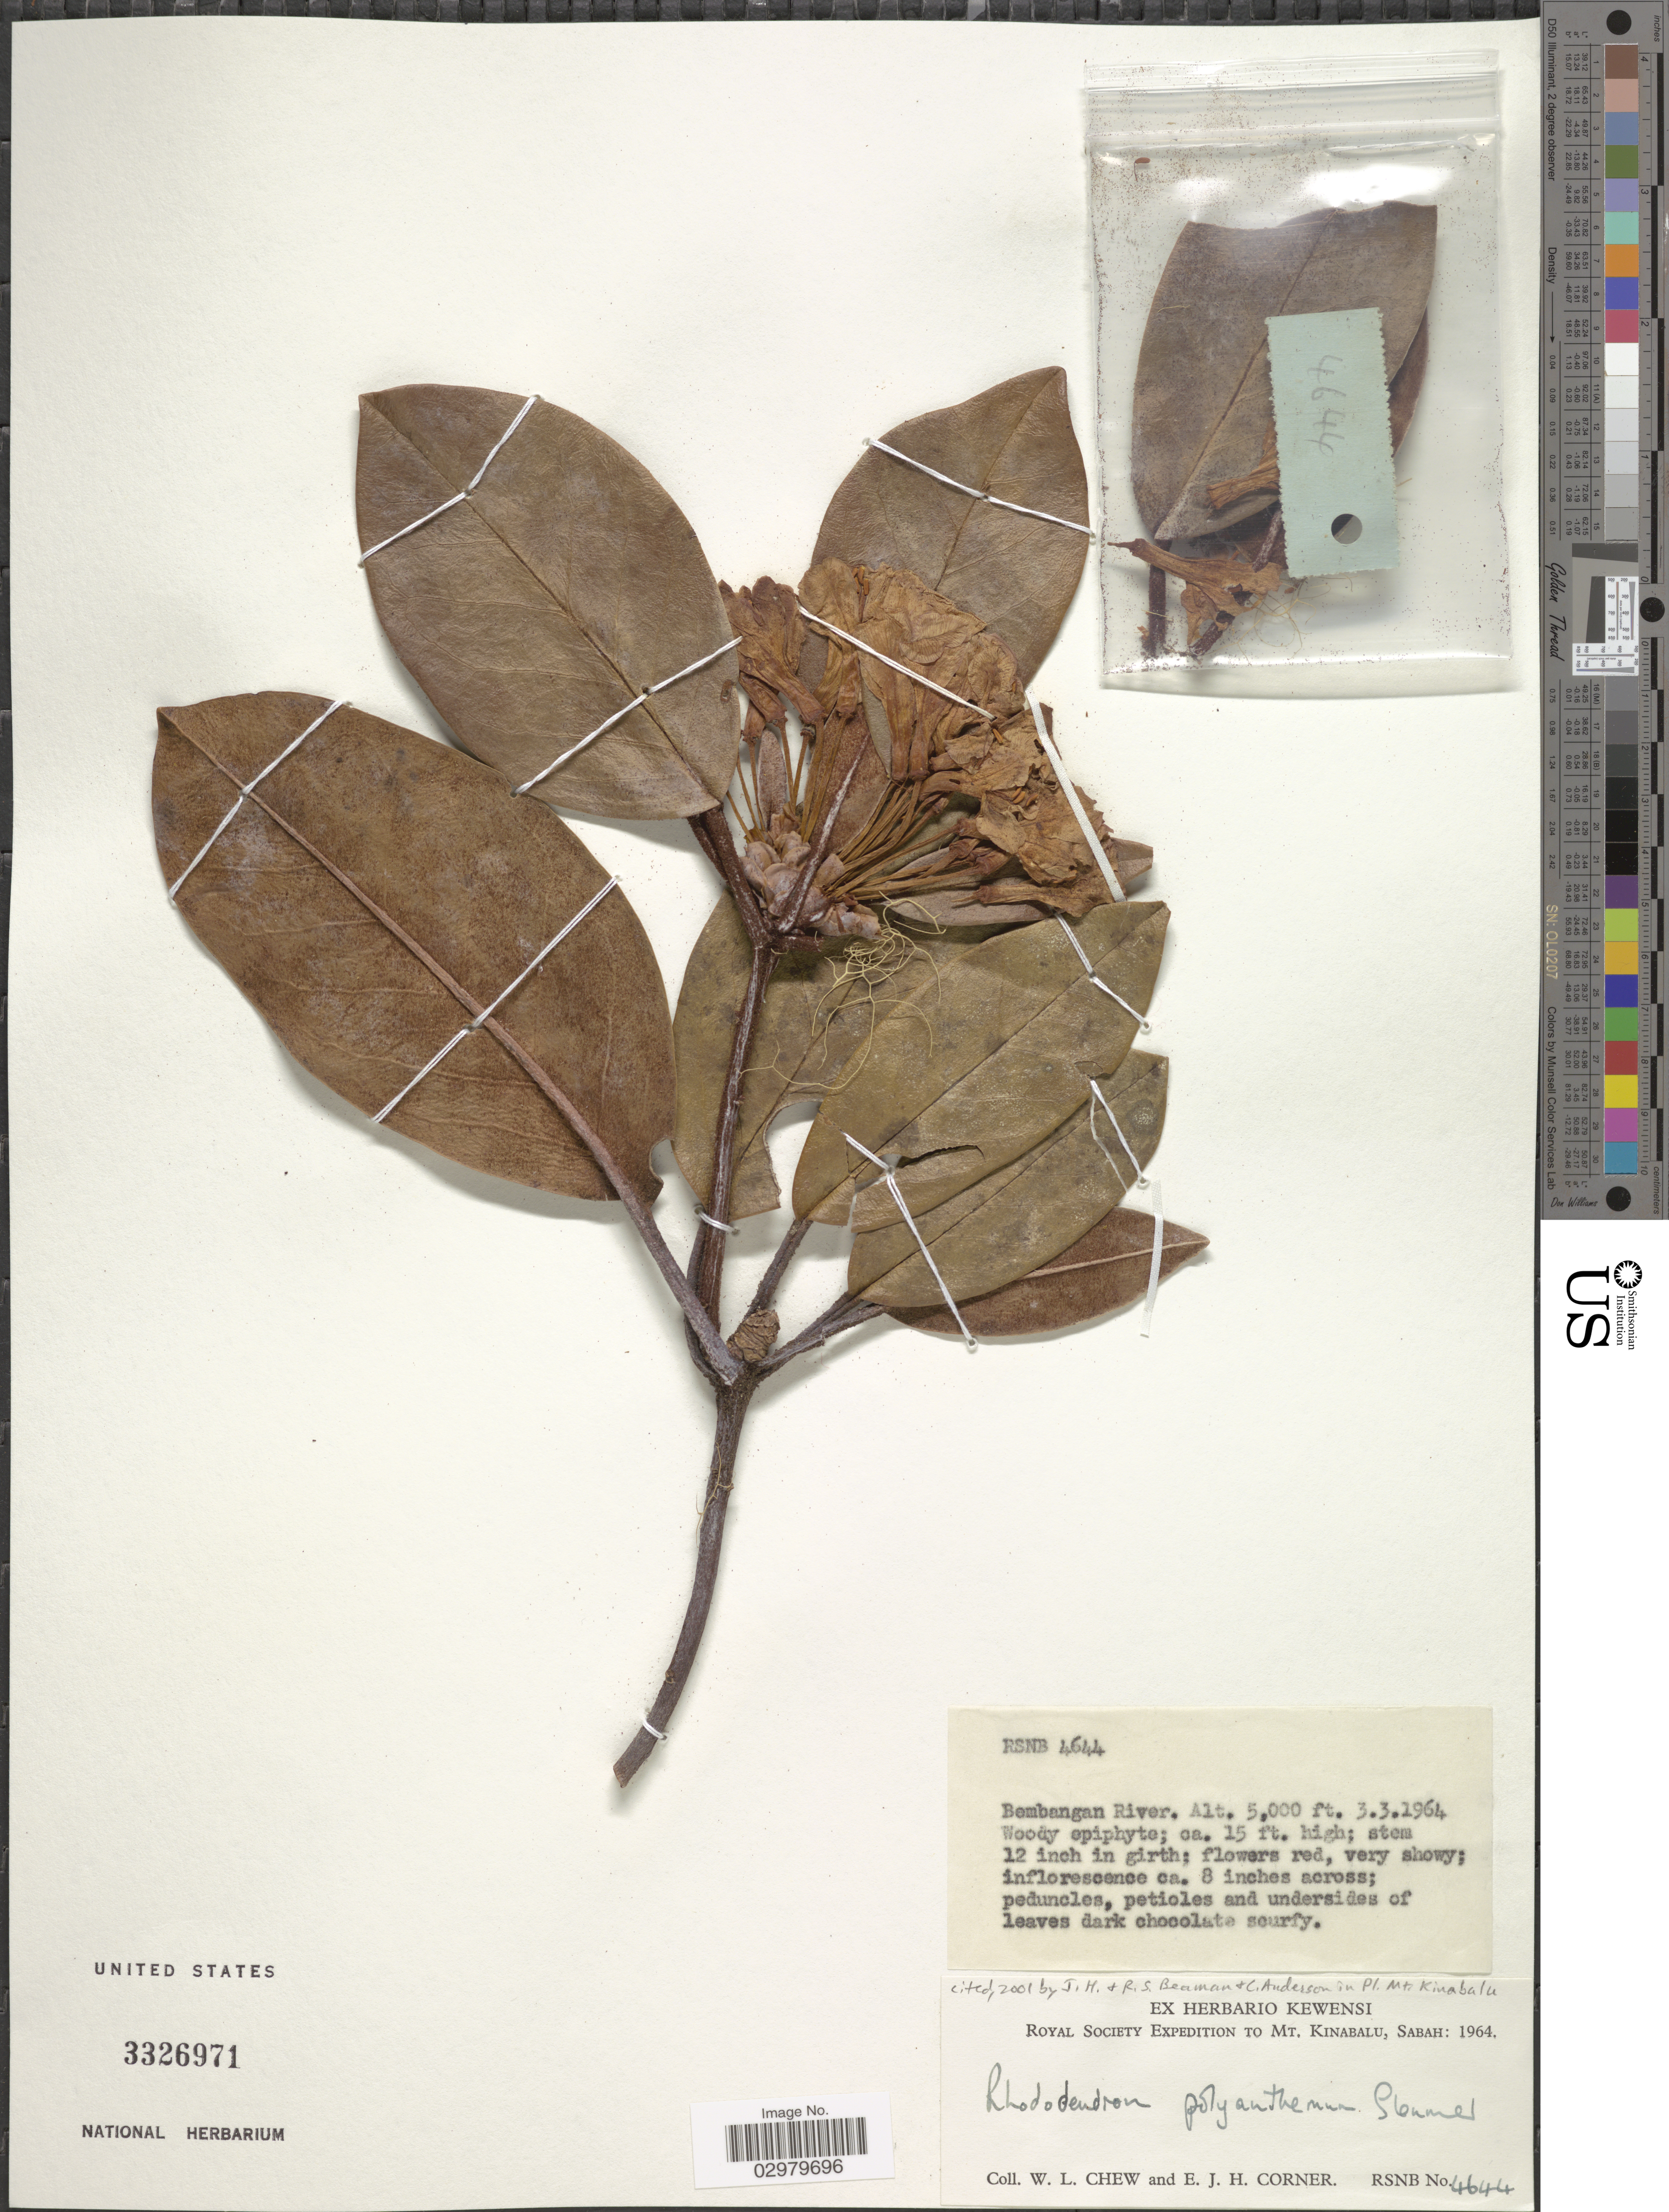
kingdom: Plantae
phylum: Tracheophyta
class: Magnoliopsida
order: Ericales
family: Ericaceae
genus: Rhododendron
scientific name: Rhododendron polyantheum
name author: Sleumer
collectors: W. Chew & E. Corner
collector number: RSNB 4644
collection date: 1964-03-03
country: Malaysia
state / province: Sabah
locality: Bembangan River. Mt. Kinabalu.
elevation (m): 1524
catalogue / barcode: US 3326971